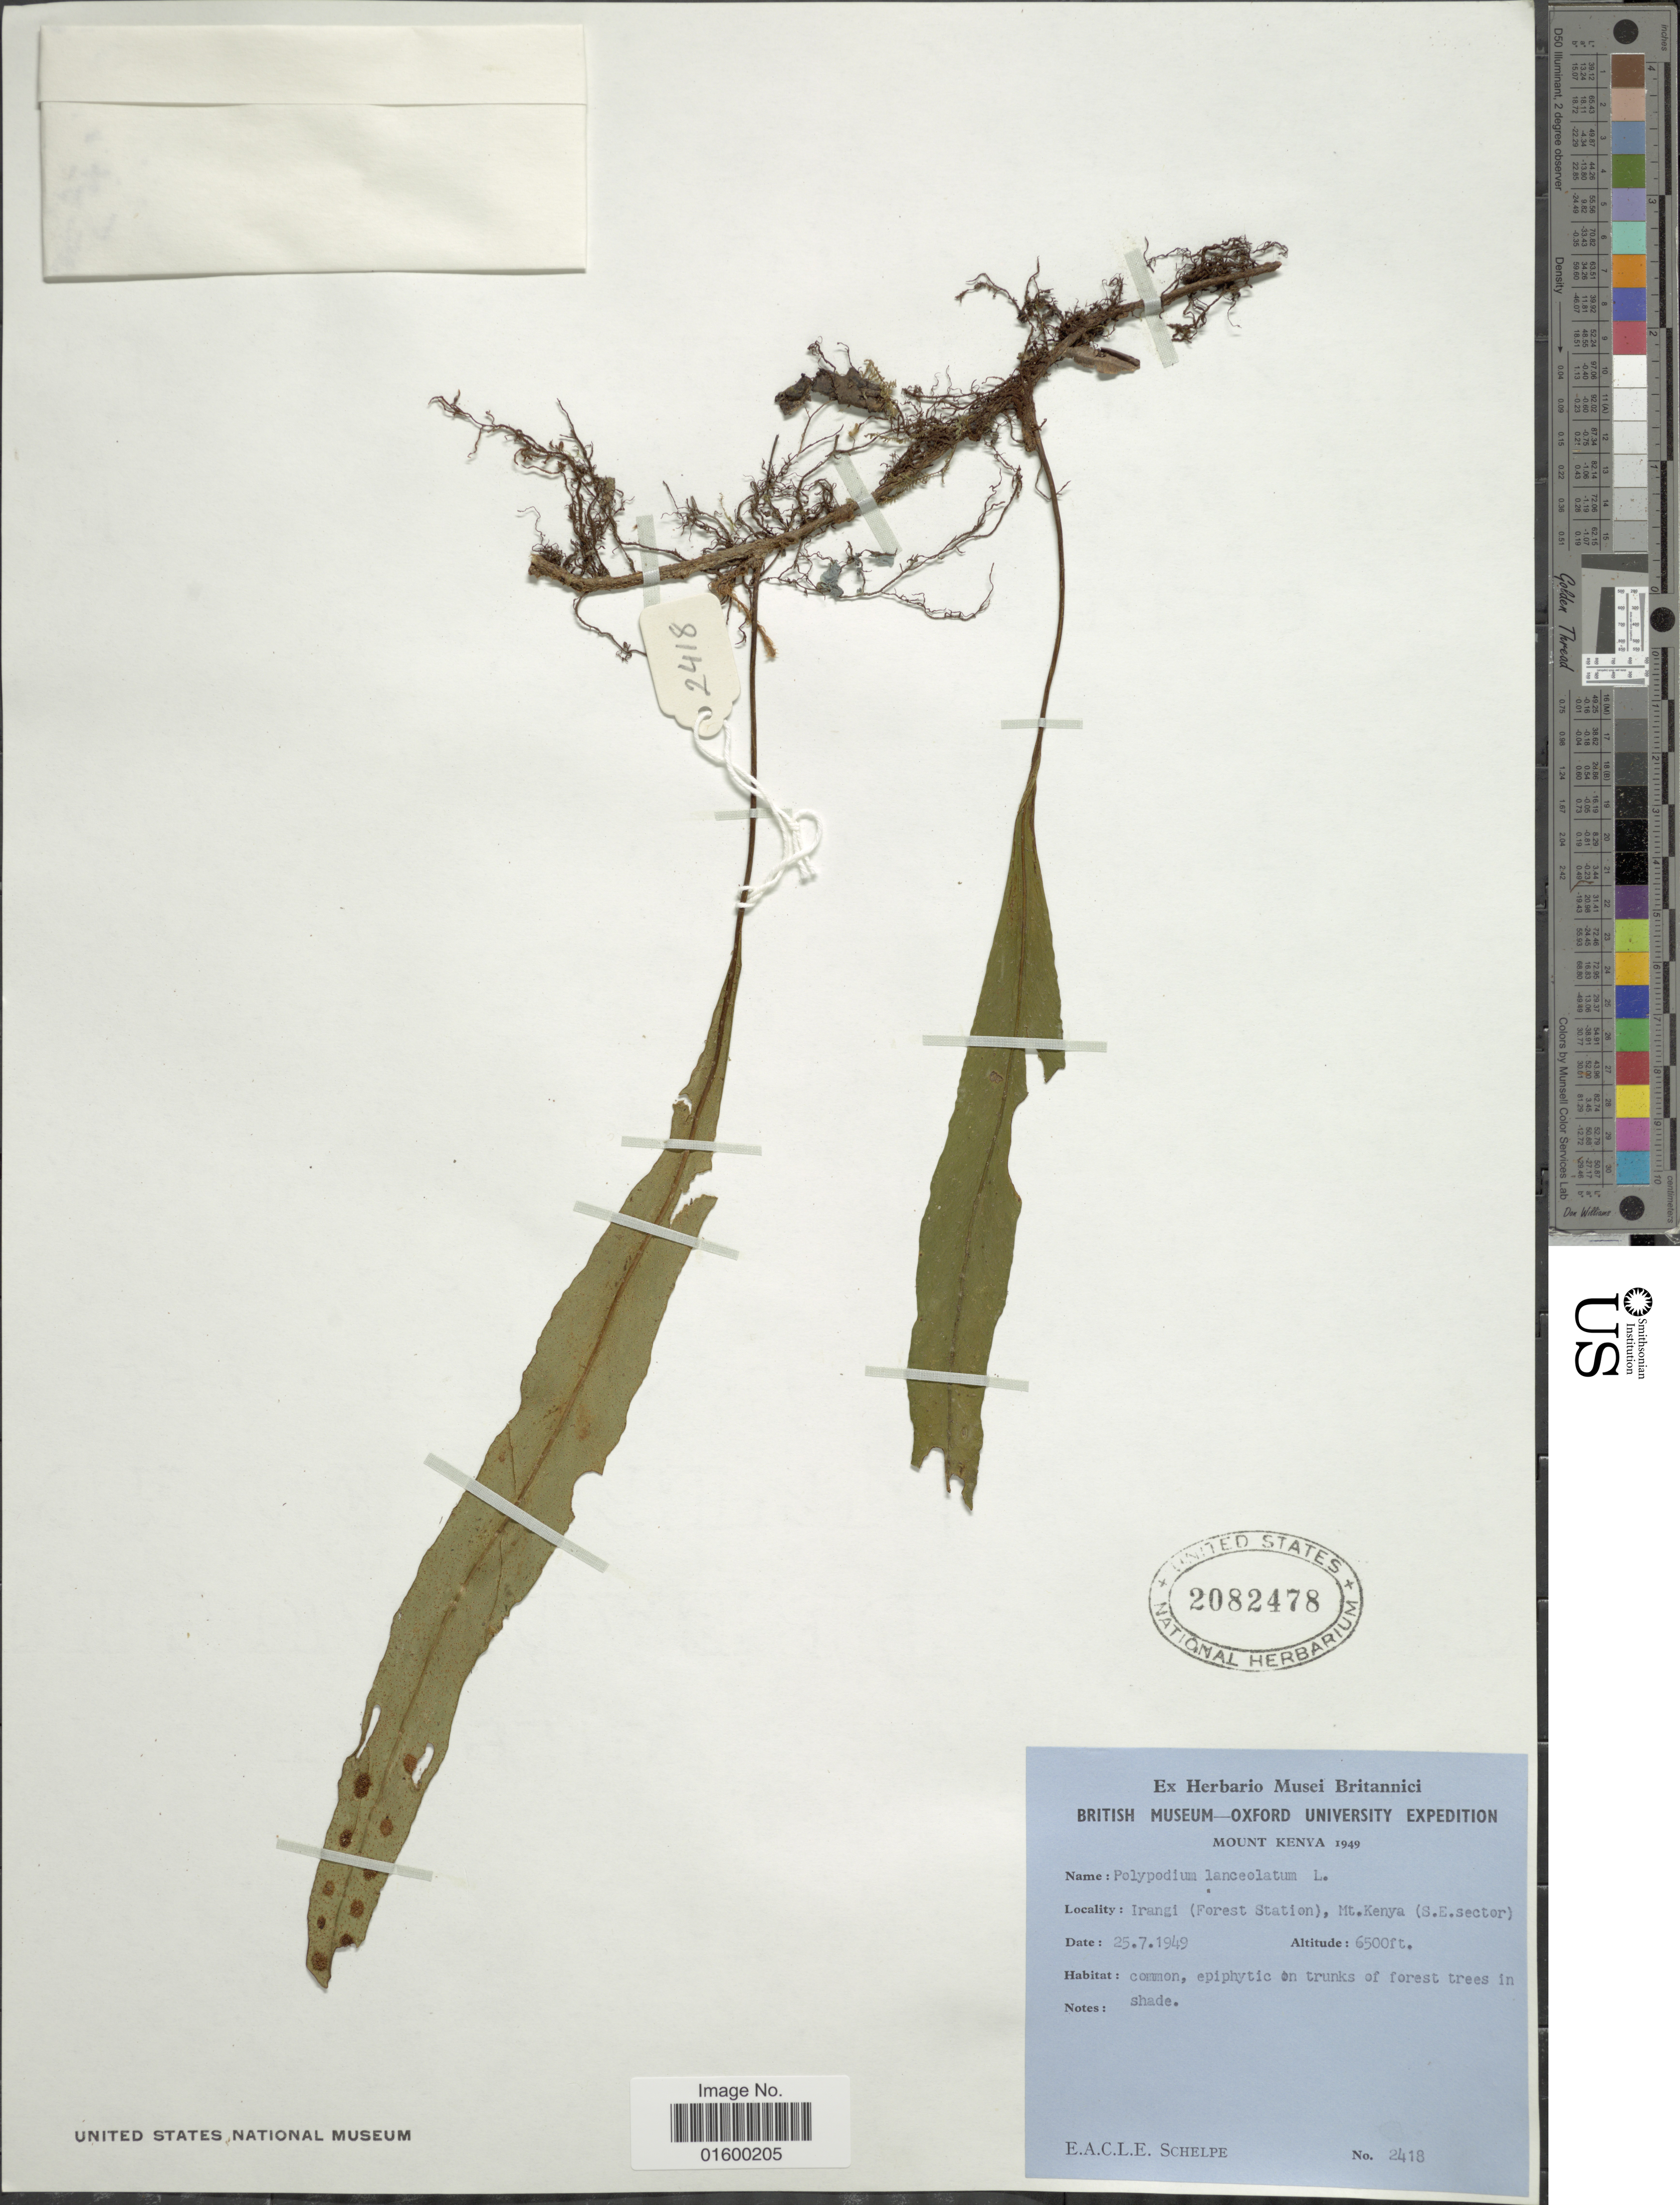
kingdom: Plantae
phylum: Tracheophyta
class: Polypodiopsida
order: Polypodiales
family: Polypodiaceae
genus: Pleopeltis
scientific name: Pleopeltis macrocarpa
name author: (Bory ex Willd.) Kaulf.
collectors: E. A. C. L. E. Schelpe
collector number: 2418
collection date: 1949-07-25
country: Kenya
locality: Mount Kenya, Irangi (Forest Station), Mt. Kenya (S. E. Sector)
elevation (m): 1981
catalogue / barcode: US 2082478